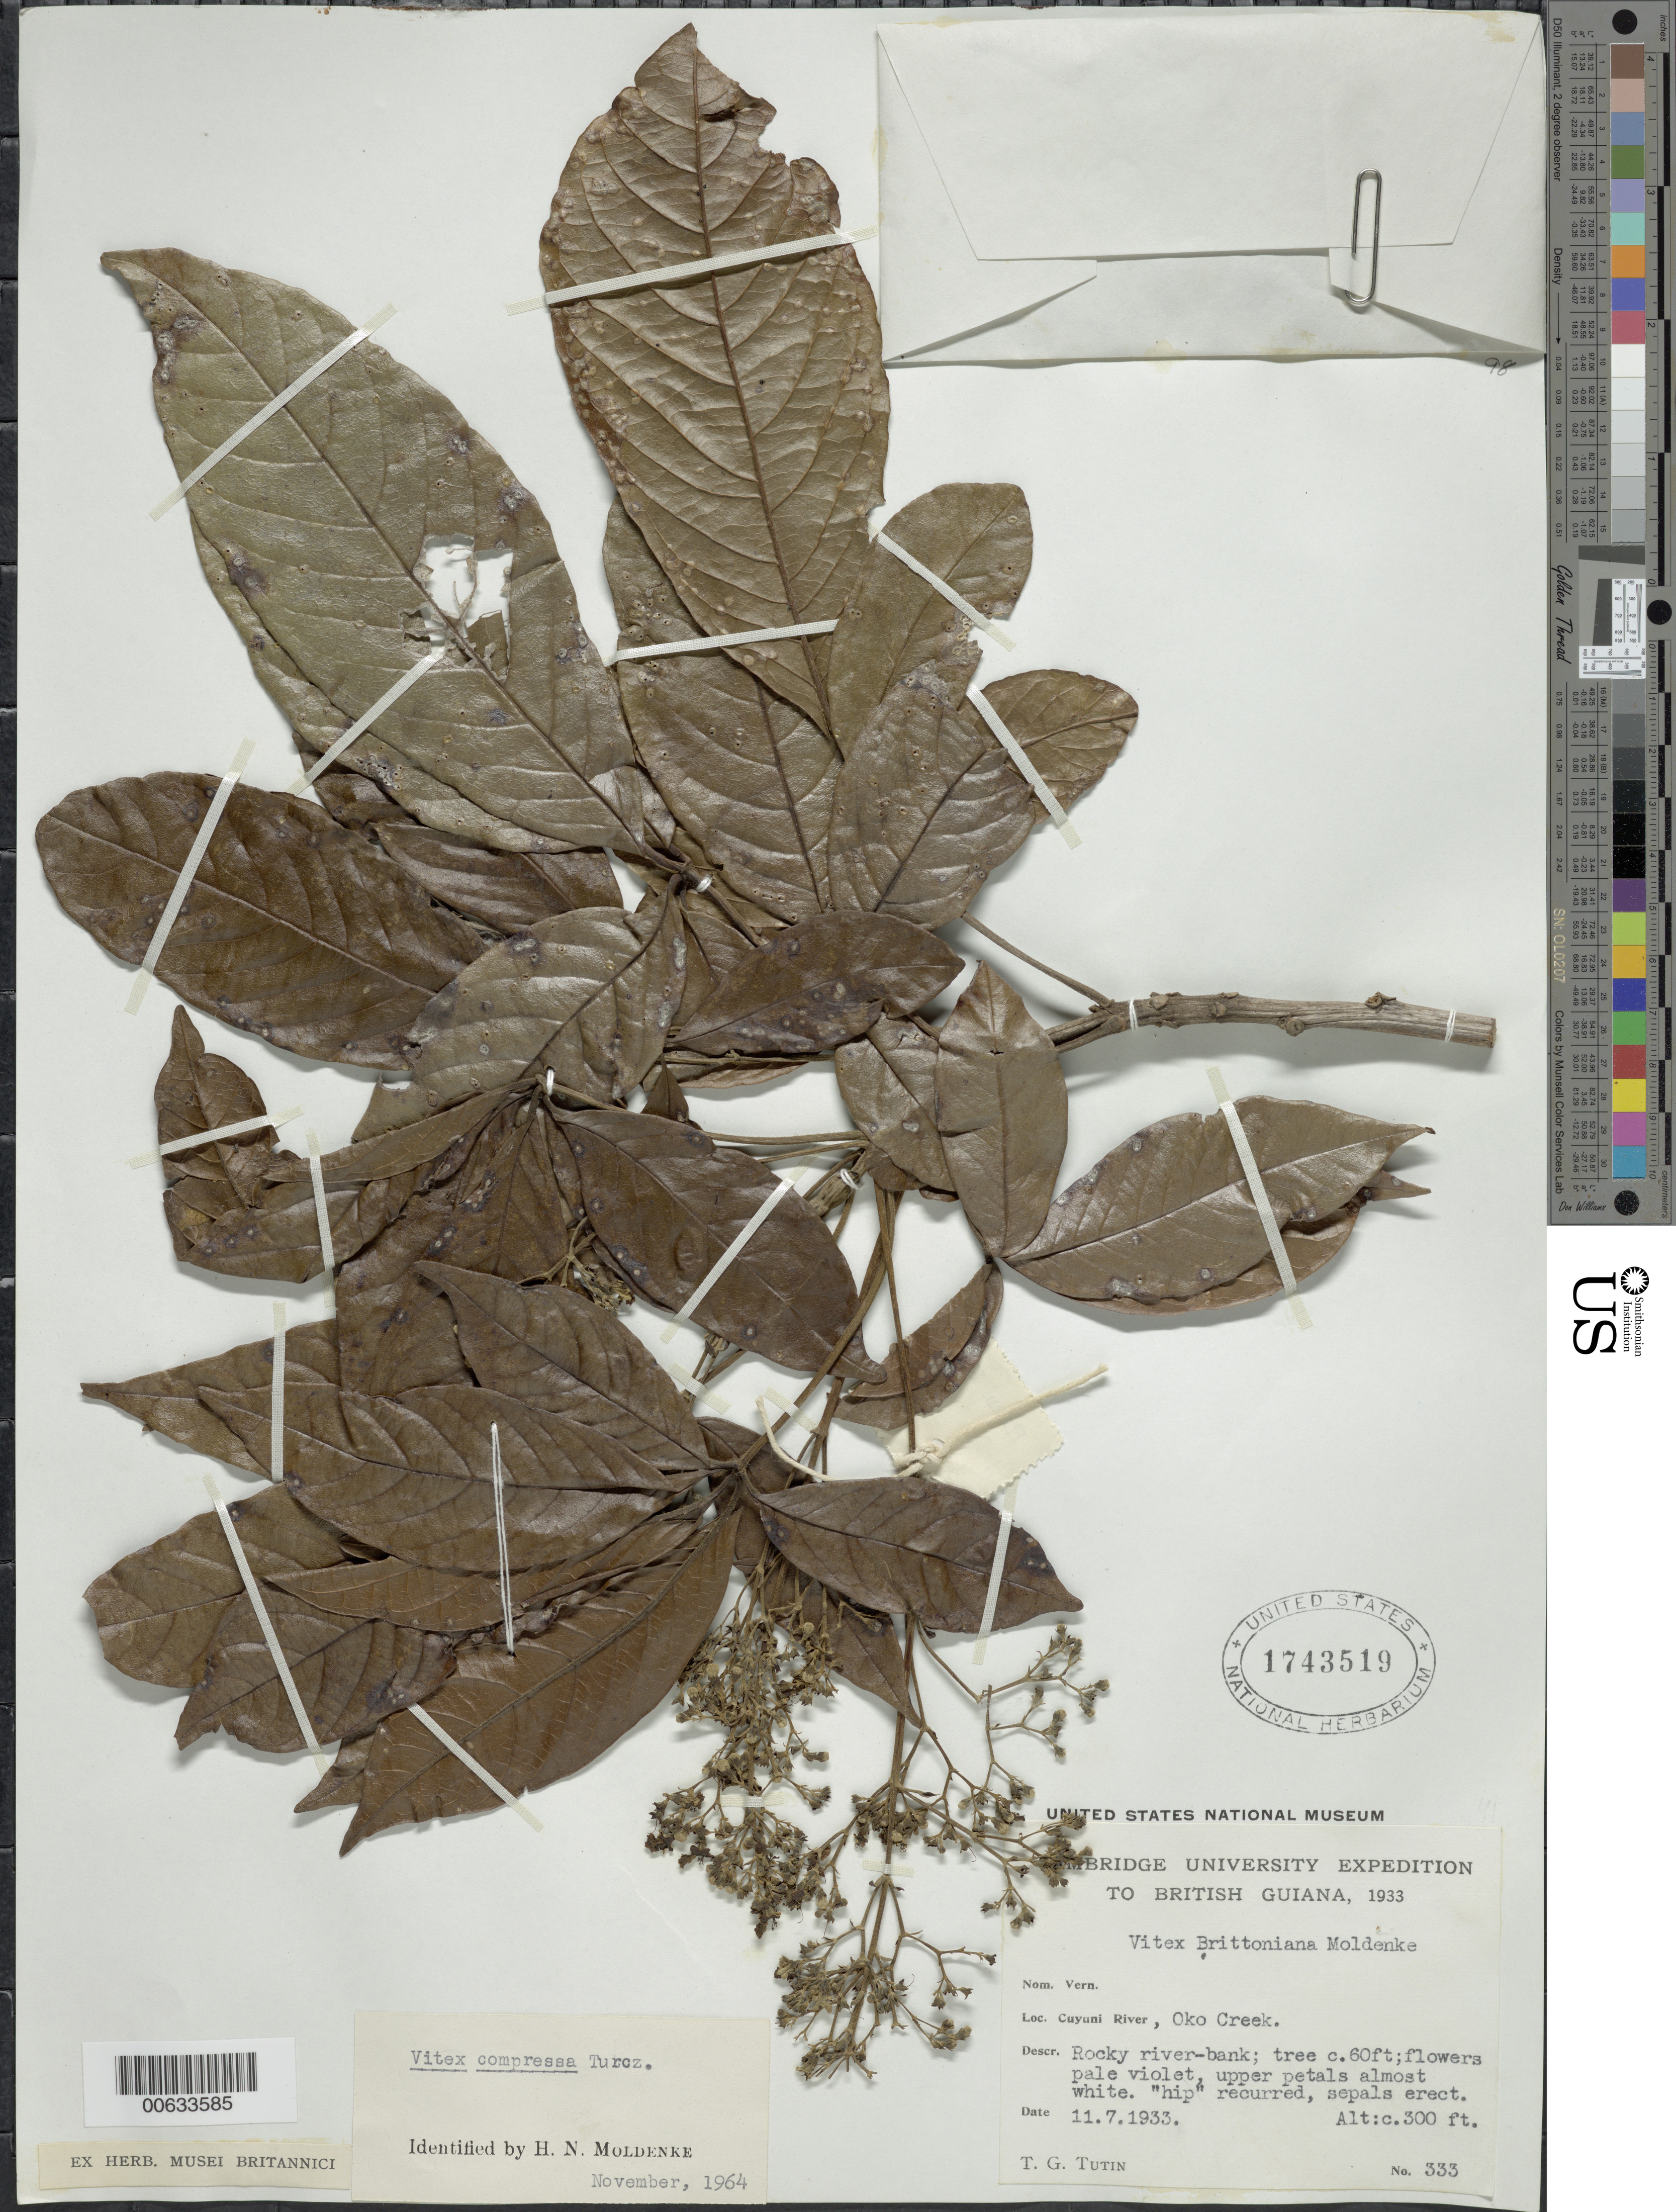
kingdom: Plantae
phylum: Tracheophyta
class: Magnoliopsida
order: Lamiales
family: Lamiaceae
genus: Vitex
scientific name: Vitex compressa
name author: Turcz.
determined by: Moldenke, H. N.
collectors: T. G. Tutin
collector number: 333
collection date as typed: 11-Jul-33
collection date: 1933-07-11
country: Guyana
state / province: Cuyuni-Mazaruni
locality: Oko Creek, Cuyuni R.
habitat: Rocky river-bank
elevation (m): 91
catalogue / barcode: US 1743519